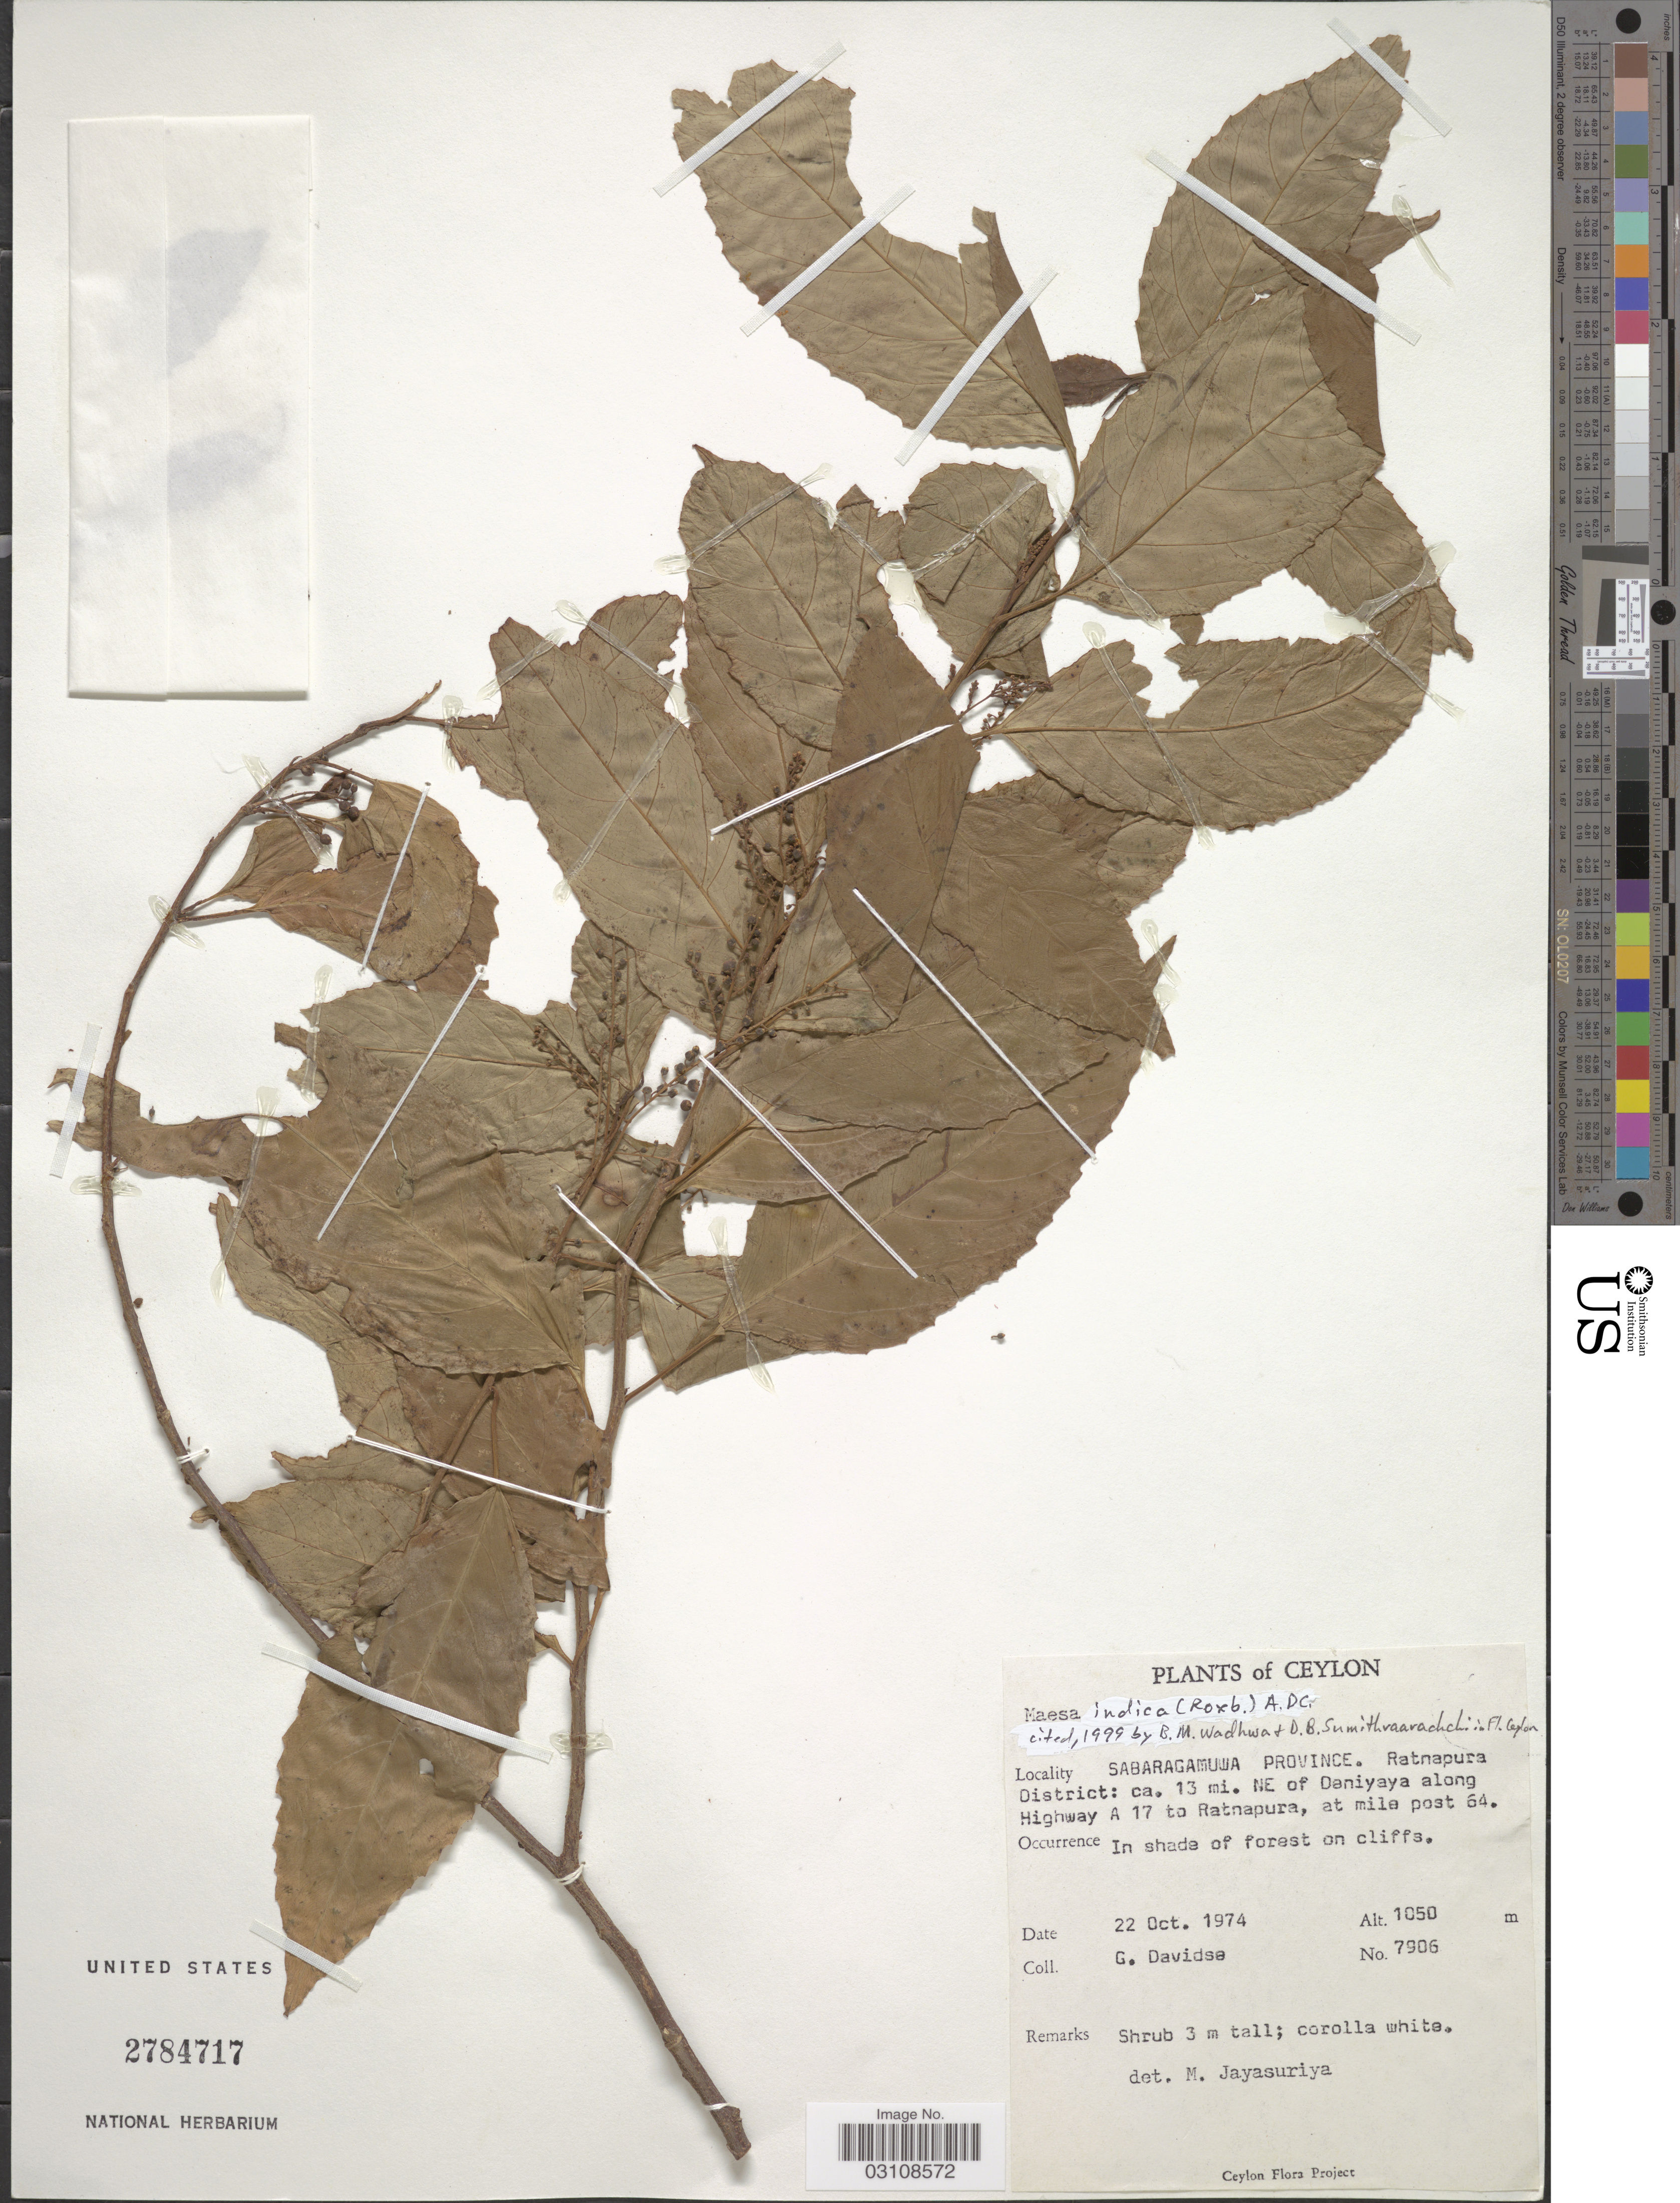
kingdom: Plantae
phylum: Tracheophyta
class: Magnoliopsida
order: Ericales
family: Primulaceae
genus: Maesa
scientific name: Maesa indica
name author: (Roxb.) A. DC.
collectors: G. Davidse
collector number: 7906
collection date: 1974-10-22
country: Sri Lanka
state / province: Sabaragamuwa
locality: Ceylon. Ratnapura District: ca. 13 mi. NE of Daniyaya along Highway A 17 to Ratnapura, at mile post 64.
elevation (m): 1050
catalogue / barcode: US 2784717